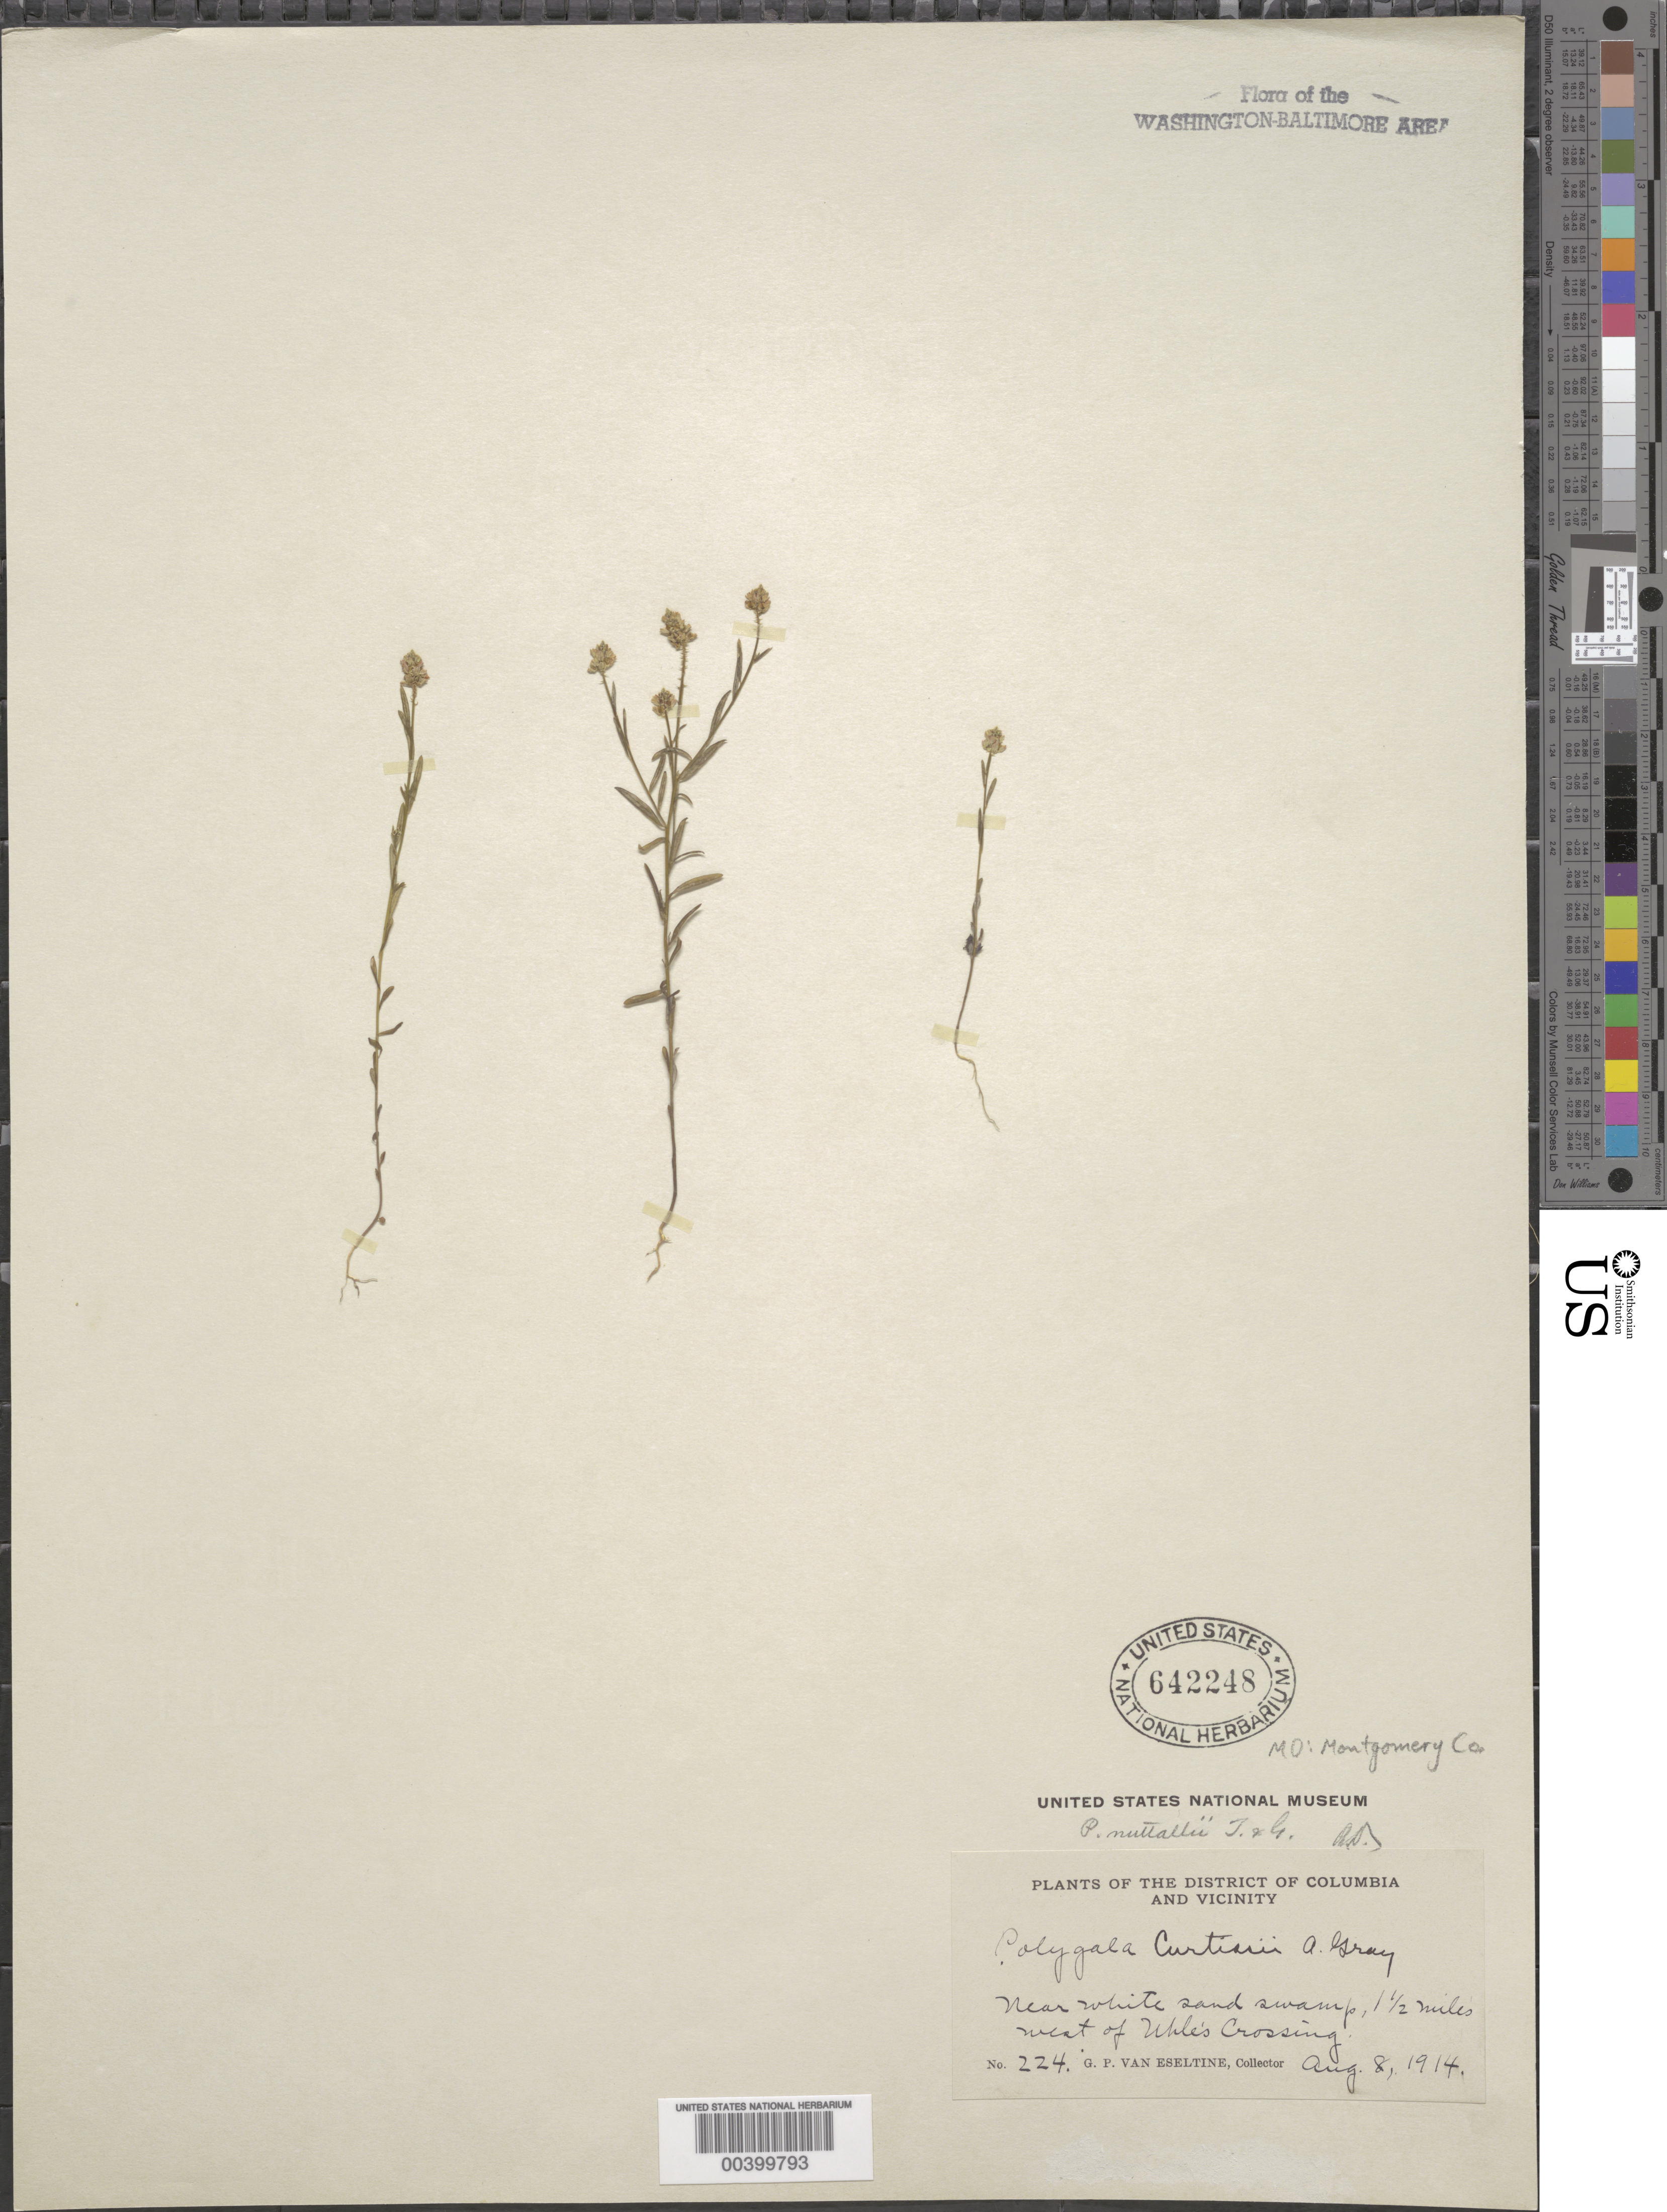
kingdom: Plantae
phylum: Tracheophyta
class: Magnoliopsida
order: Fabales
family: Polygalaceae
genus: Polygala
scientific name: Polygala nuttallii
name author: Torr. & A. Gray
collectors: G. P. Van Eseltine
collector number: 224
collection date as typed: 08 Aug 1914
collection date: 1914-08-08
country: United States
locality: West of Uhles Crossing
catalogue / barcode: US 642248